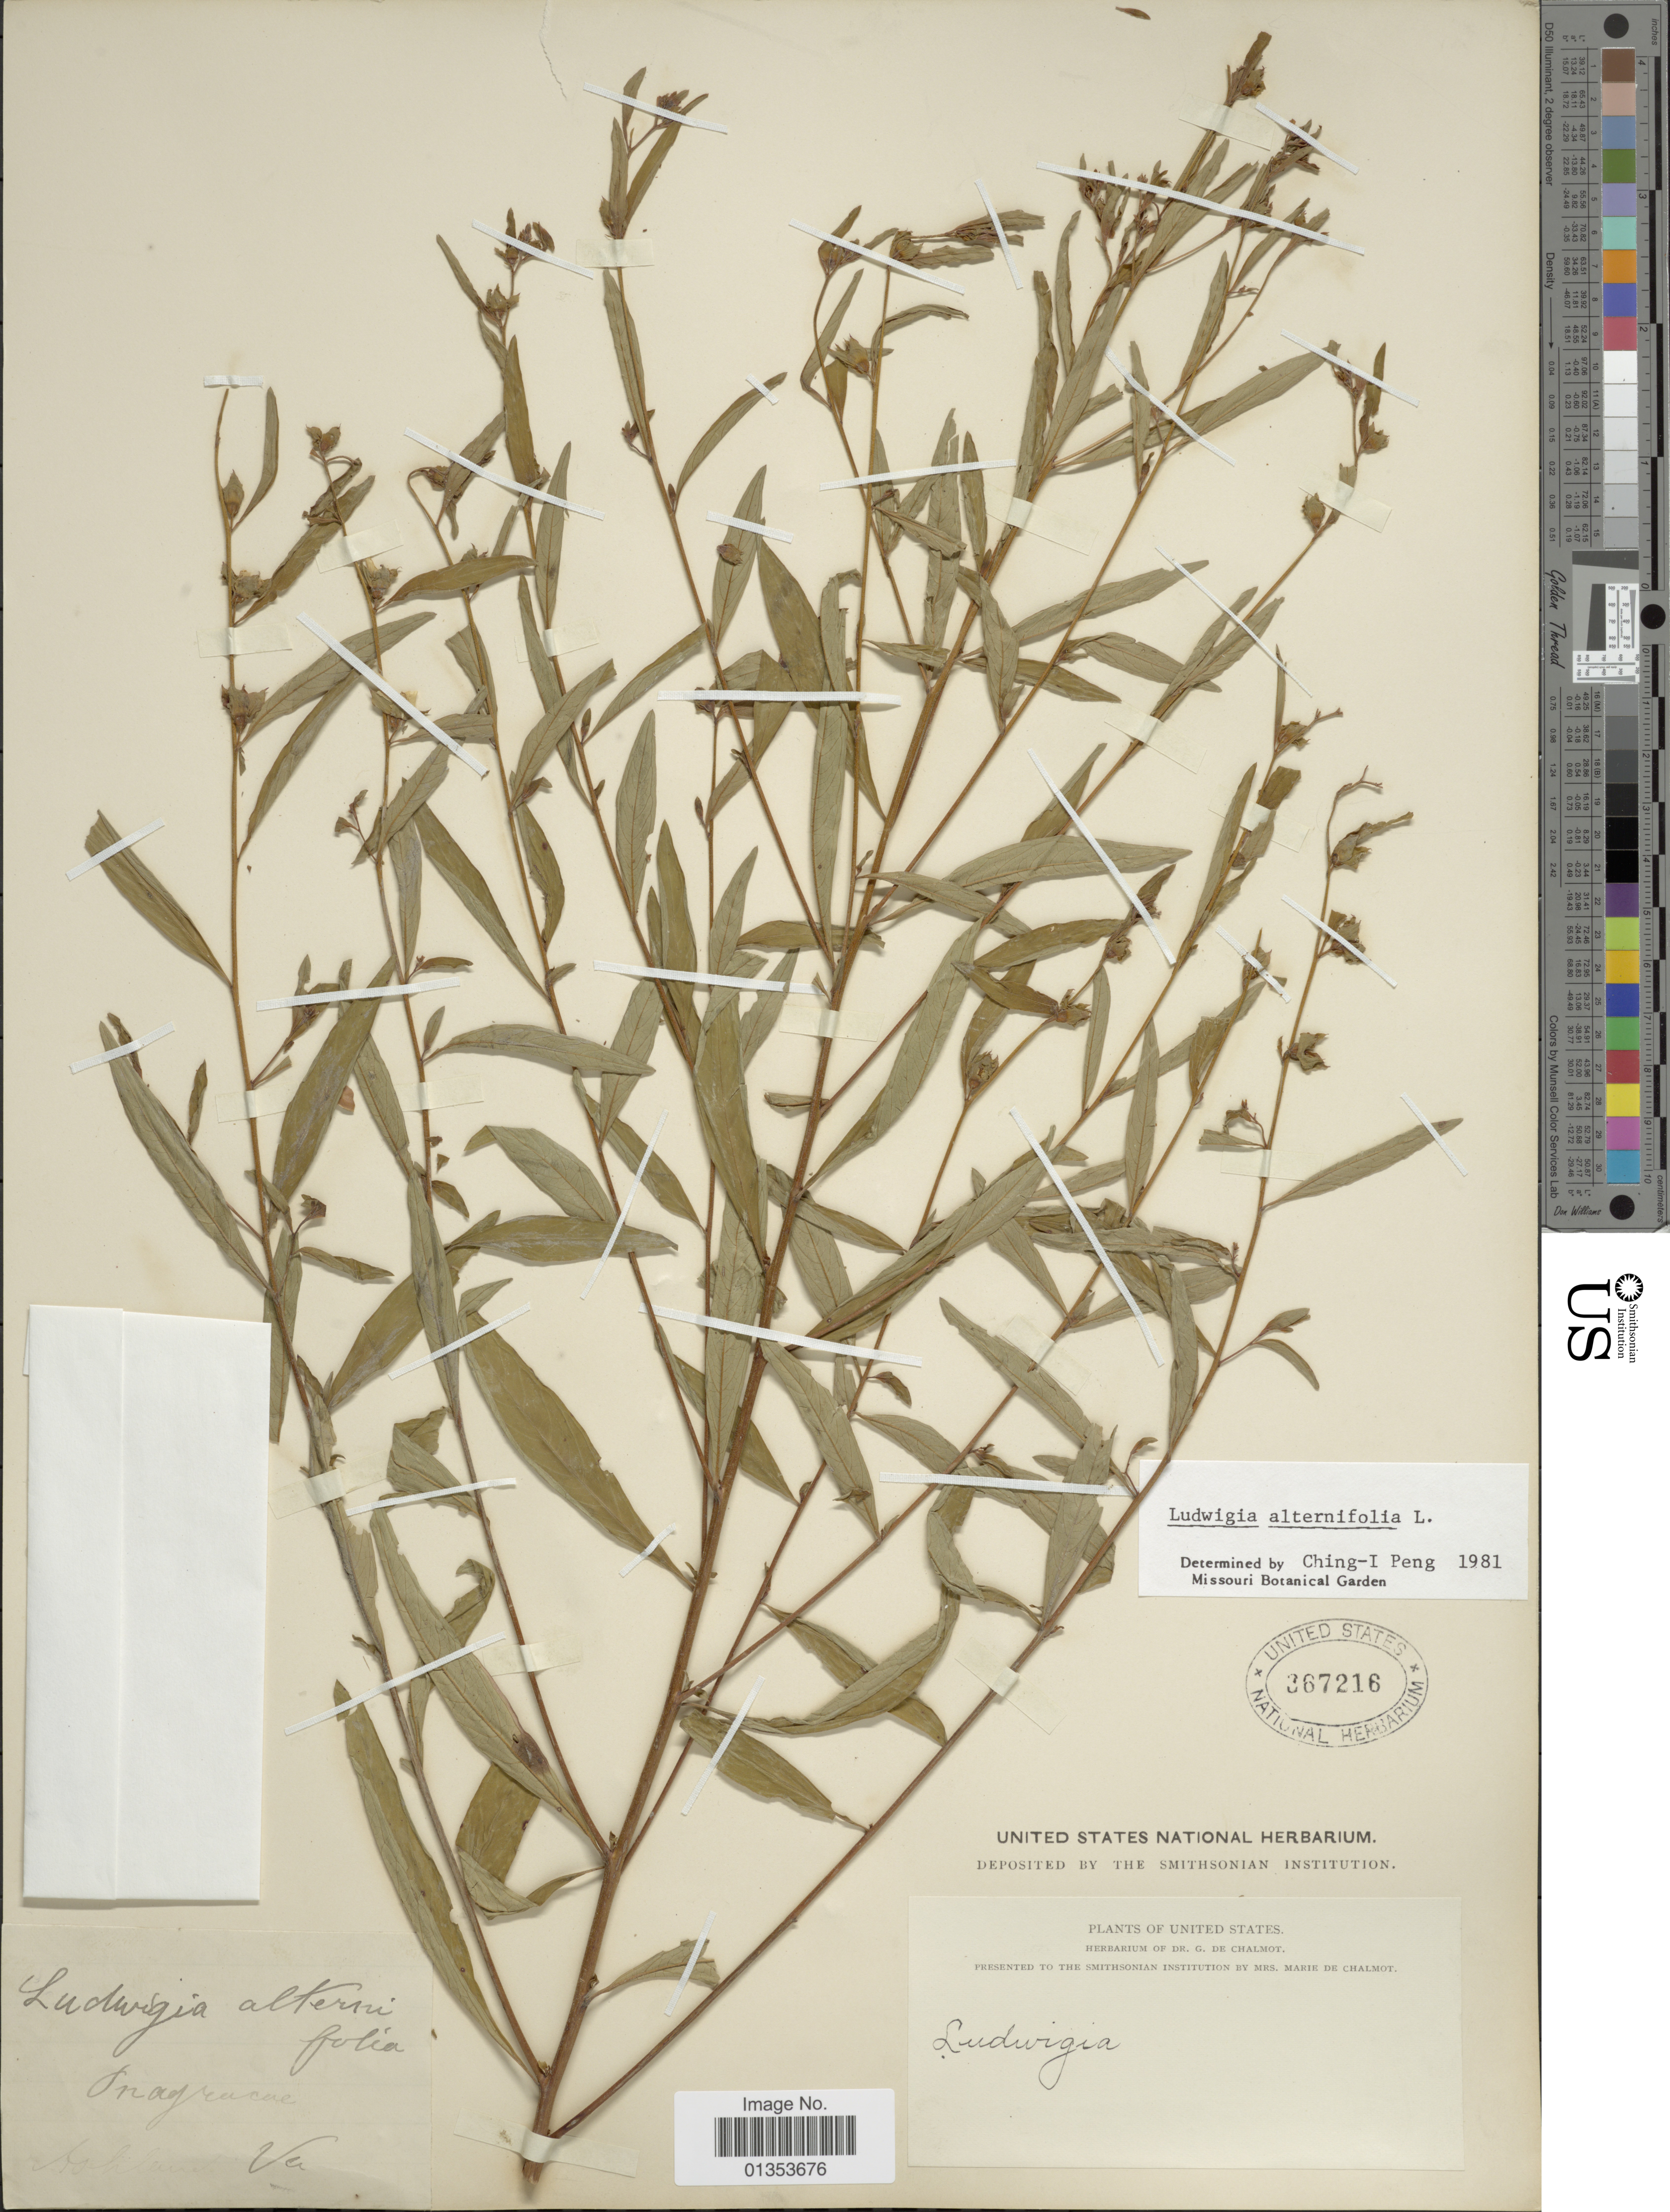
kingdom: Plantae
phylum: Tracheophyta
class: Magnoliopsida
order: Myrtales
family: Onagraceae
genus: Ludwigia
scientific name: Ludwigia alternifolia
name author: L.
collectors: G. de Chalmot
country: United States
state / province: Virginia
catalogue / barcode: US 367216